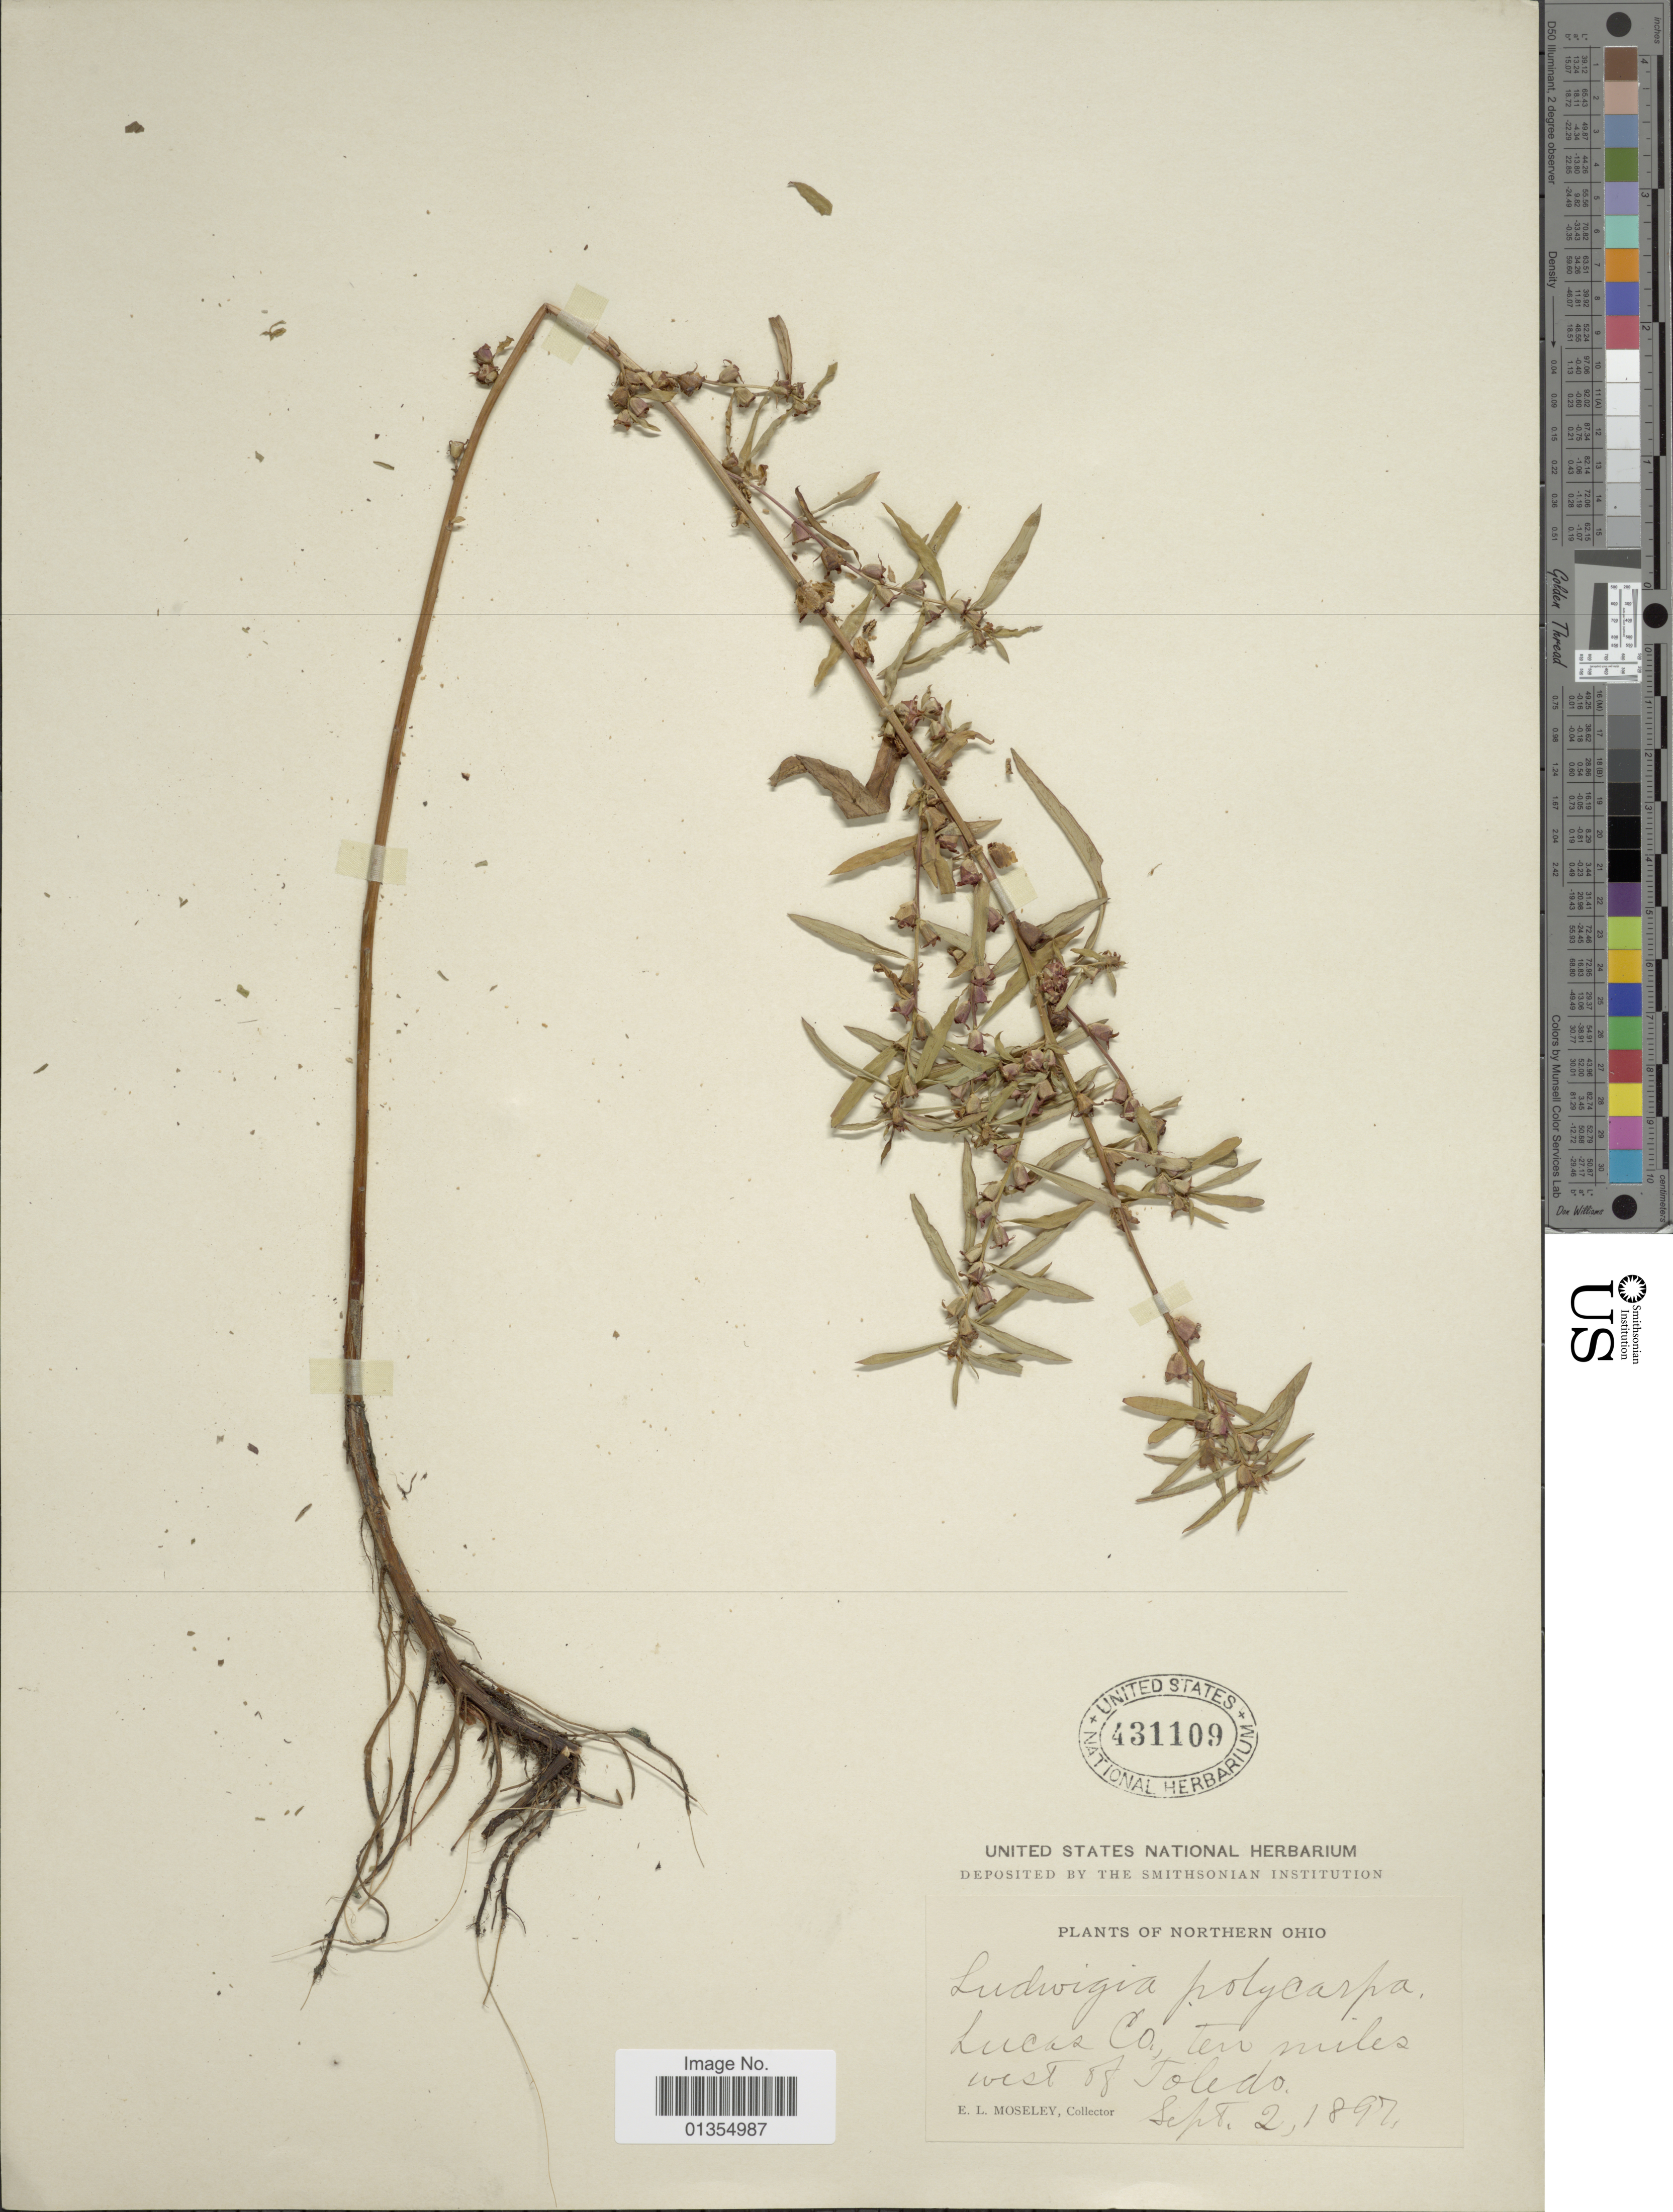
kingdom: Plantae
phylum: Tracheophyta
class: Magnoliopsida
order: Myrtales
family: Onagraceae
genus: Ludwigia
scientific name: Ludwigia polycarpa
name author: Short & R. Peter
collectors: E. Moseley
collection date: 1897-09-02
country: United States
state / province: Ohio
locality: Northern Ohio, Lucas Co, ten miles west of Toledo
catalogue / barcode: US 431109